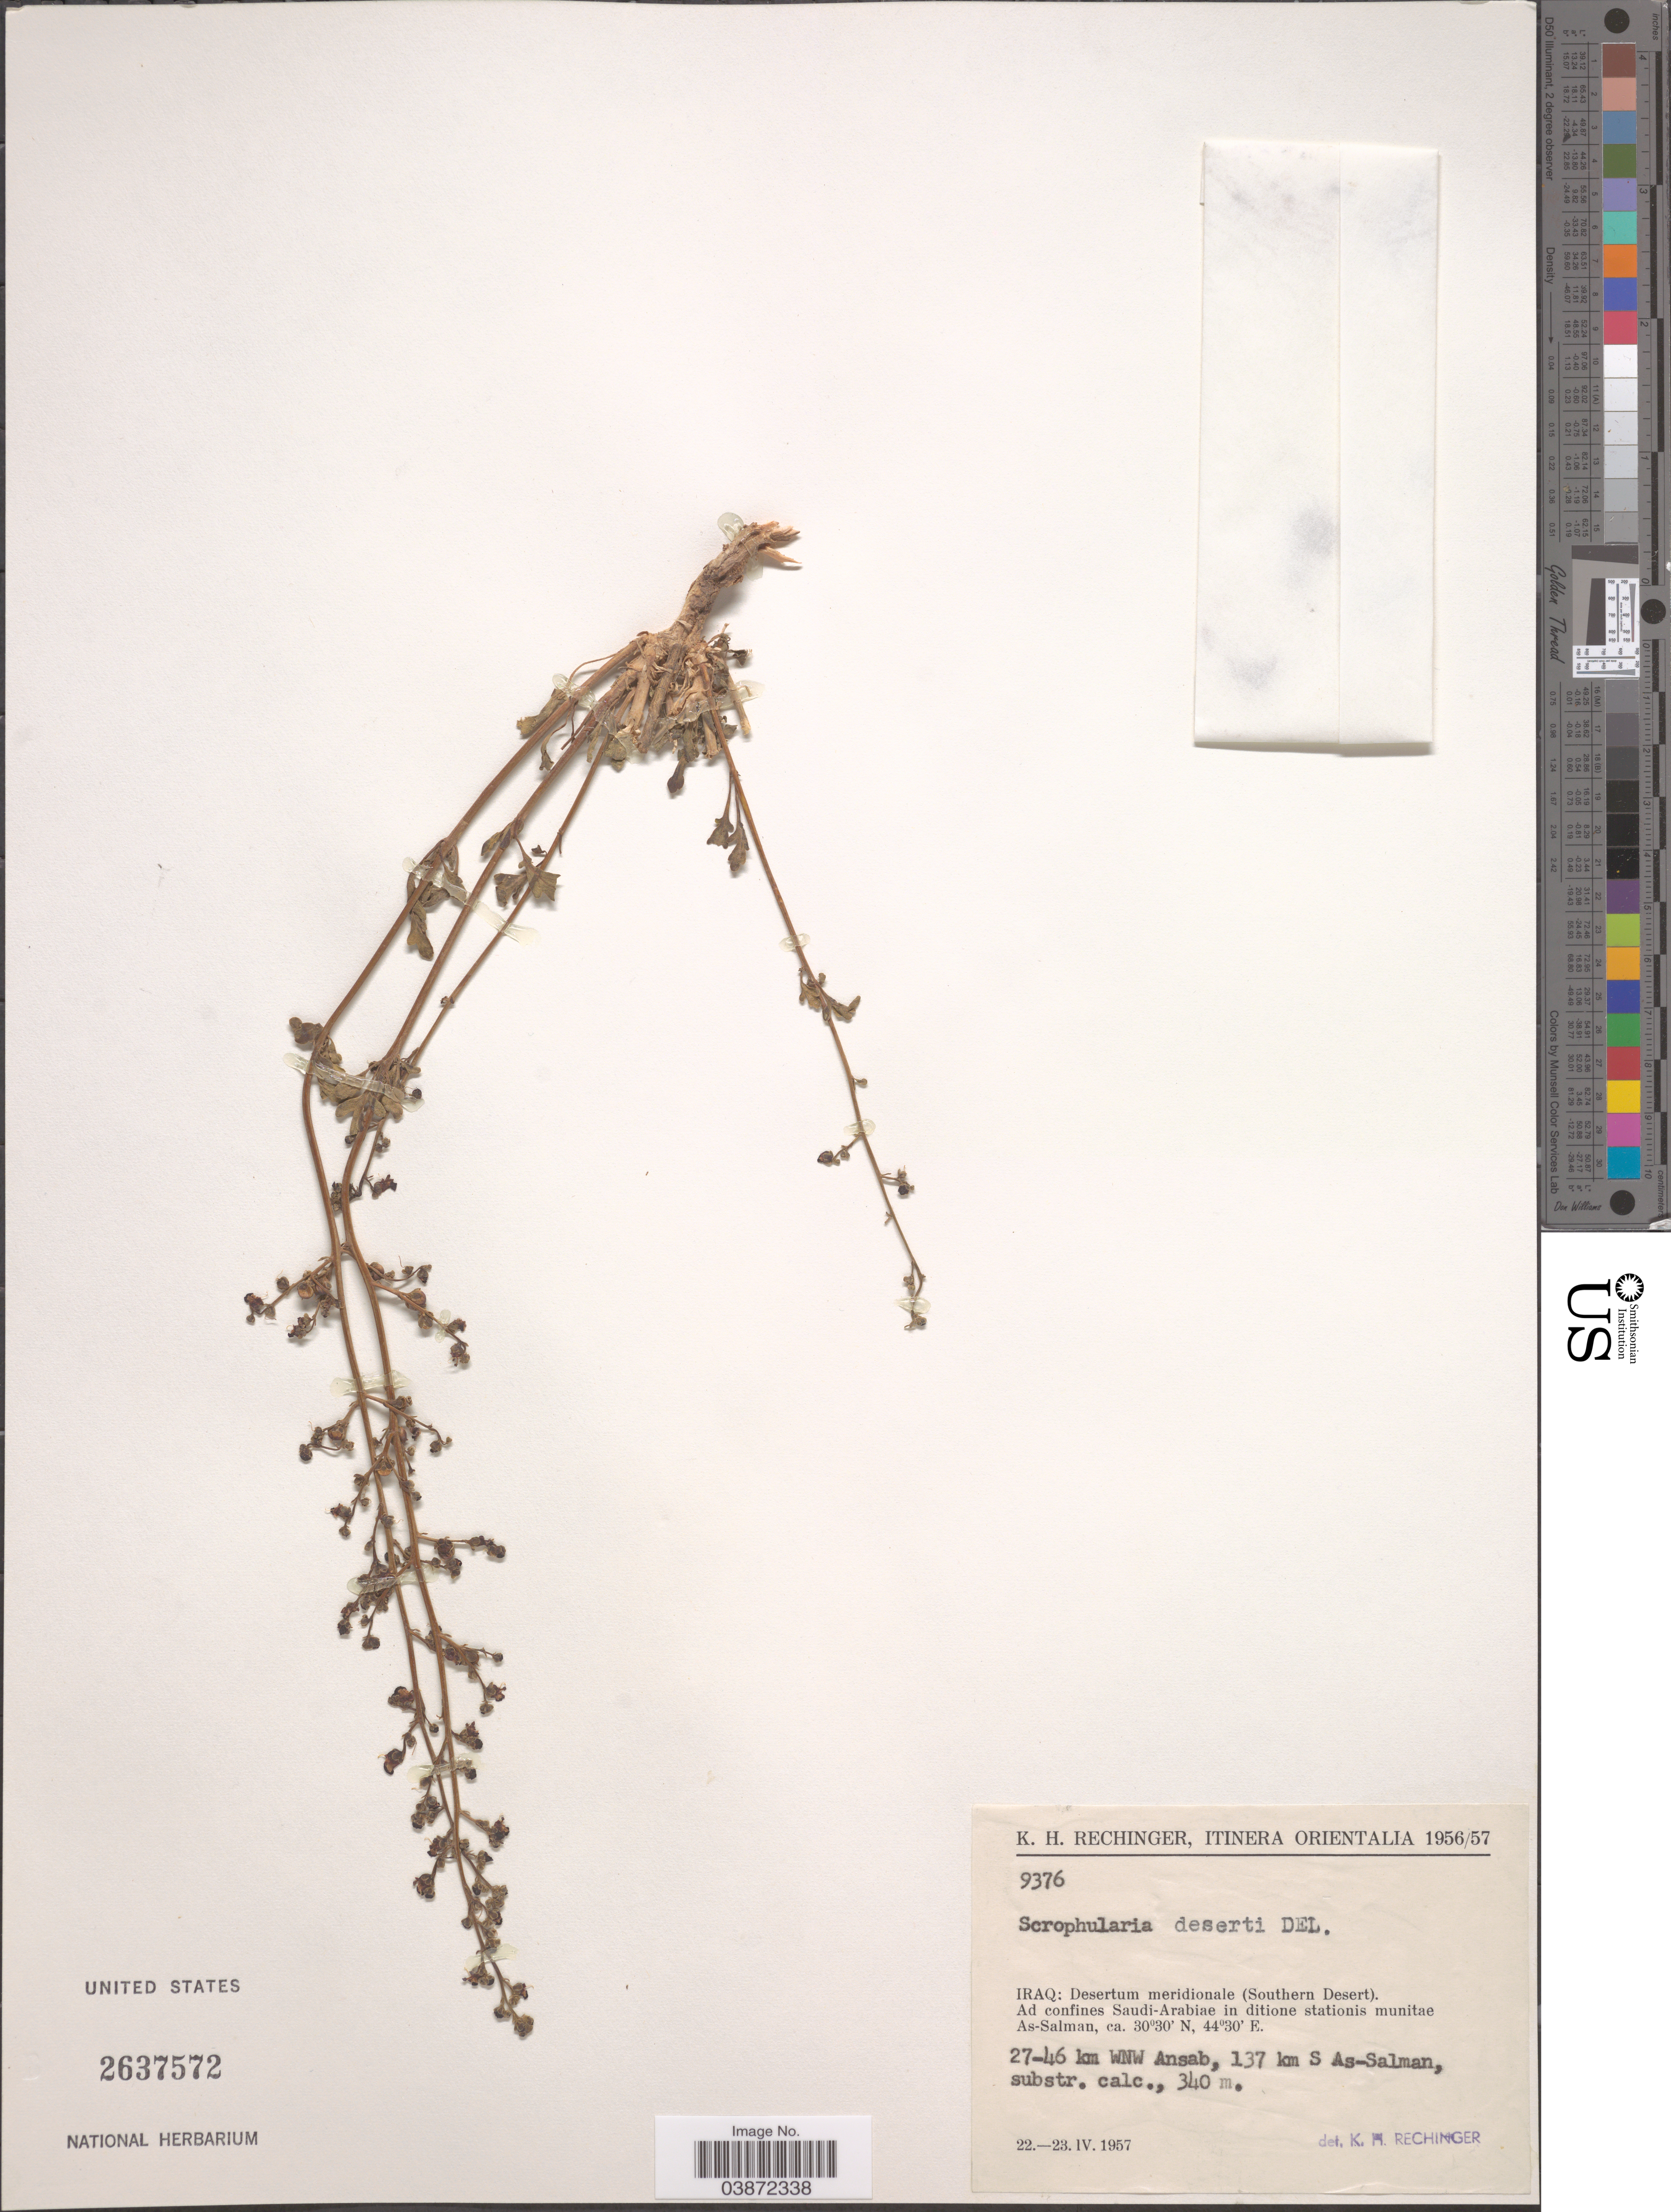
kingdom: Plantae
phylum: Tracheophyta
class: Magnoliopsida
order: Lamiales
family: Scrophulariaceae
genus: Scrophularia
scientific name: Scrophularia deserti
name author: Delile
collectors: K. H. Rechinger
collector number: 9376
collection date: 1957-04-22/1957-04-23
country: Iraq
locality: Itinera Orientalia. Desertum meridionale (Southern Desert). Ad confines Saudi-Arabiae in ditione stationis munitae As-Salman. 27-46 km WNW Ansab, 137 km S As-Salman.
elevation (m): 340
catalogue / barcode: US 2637572